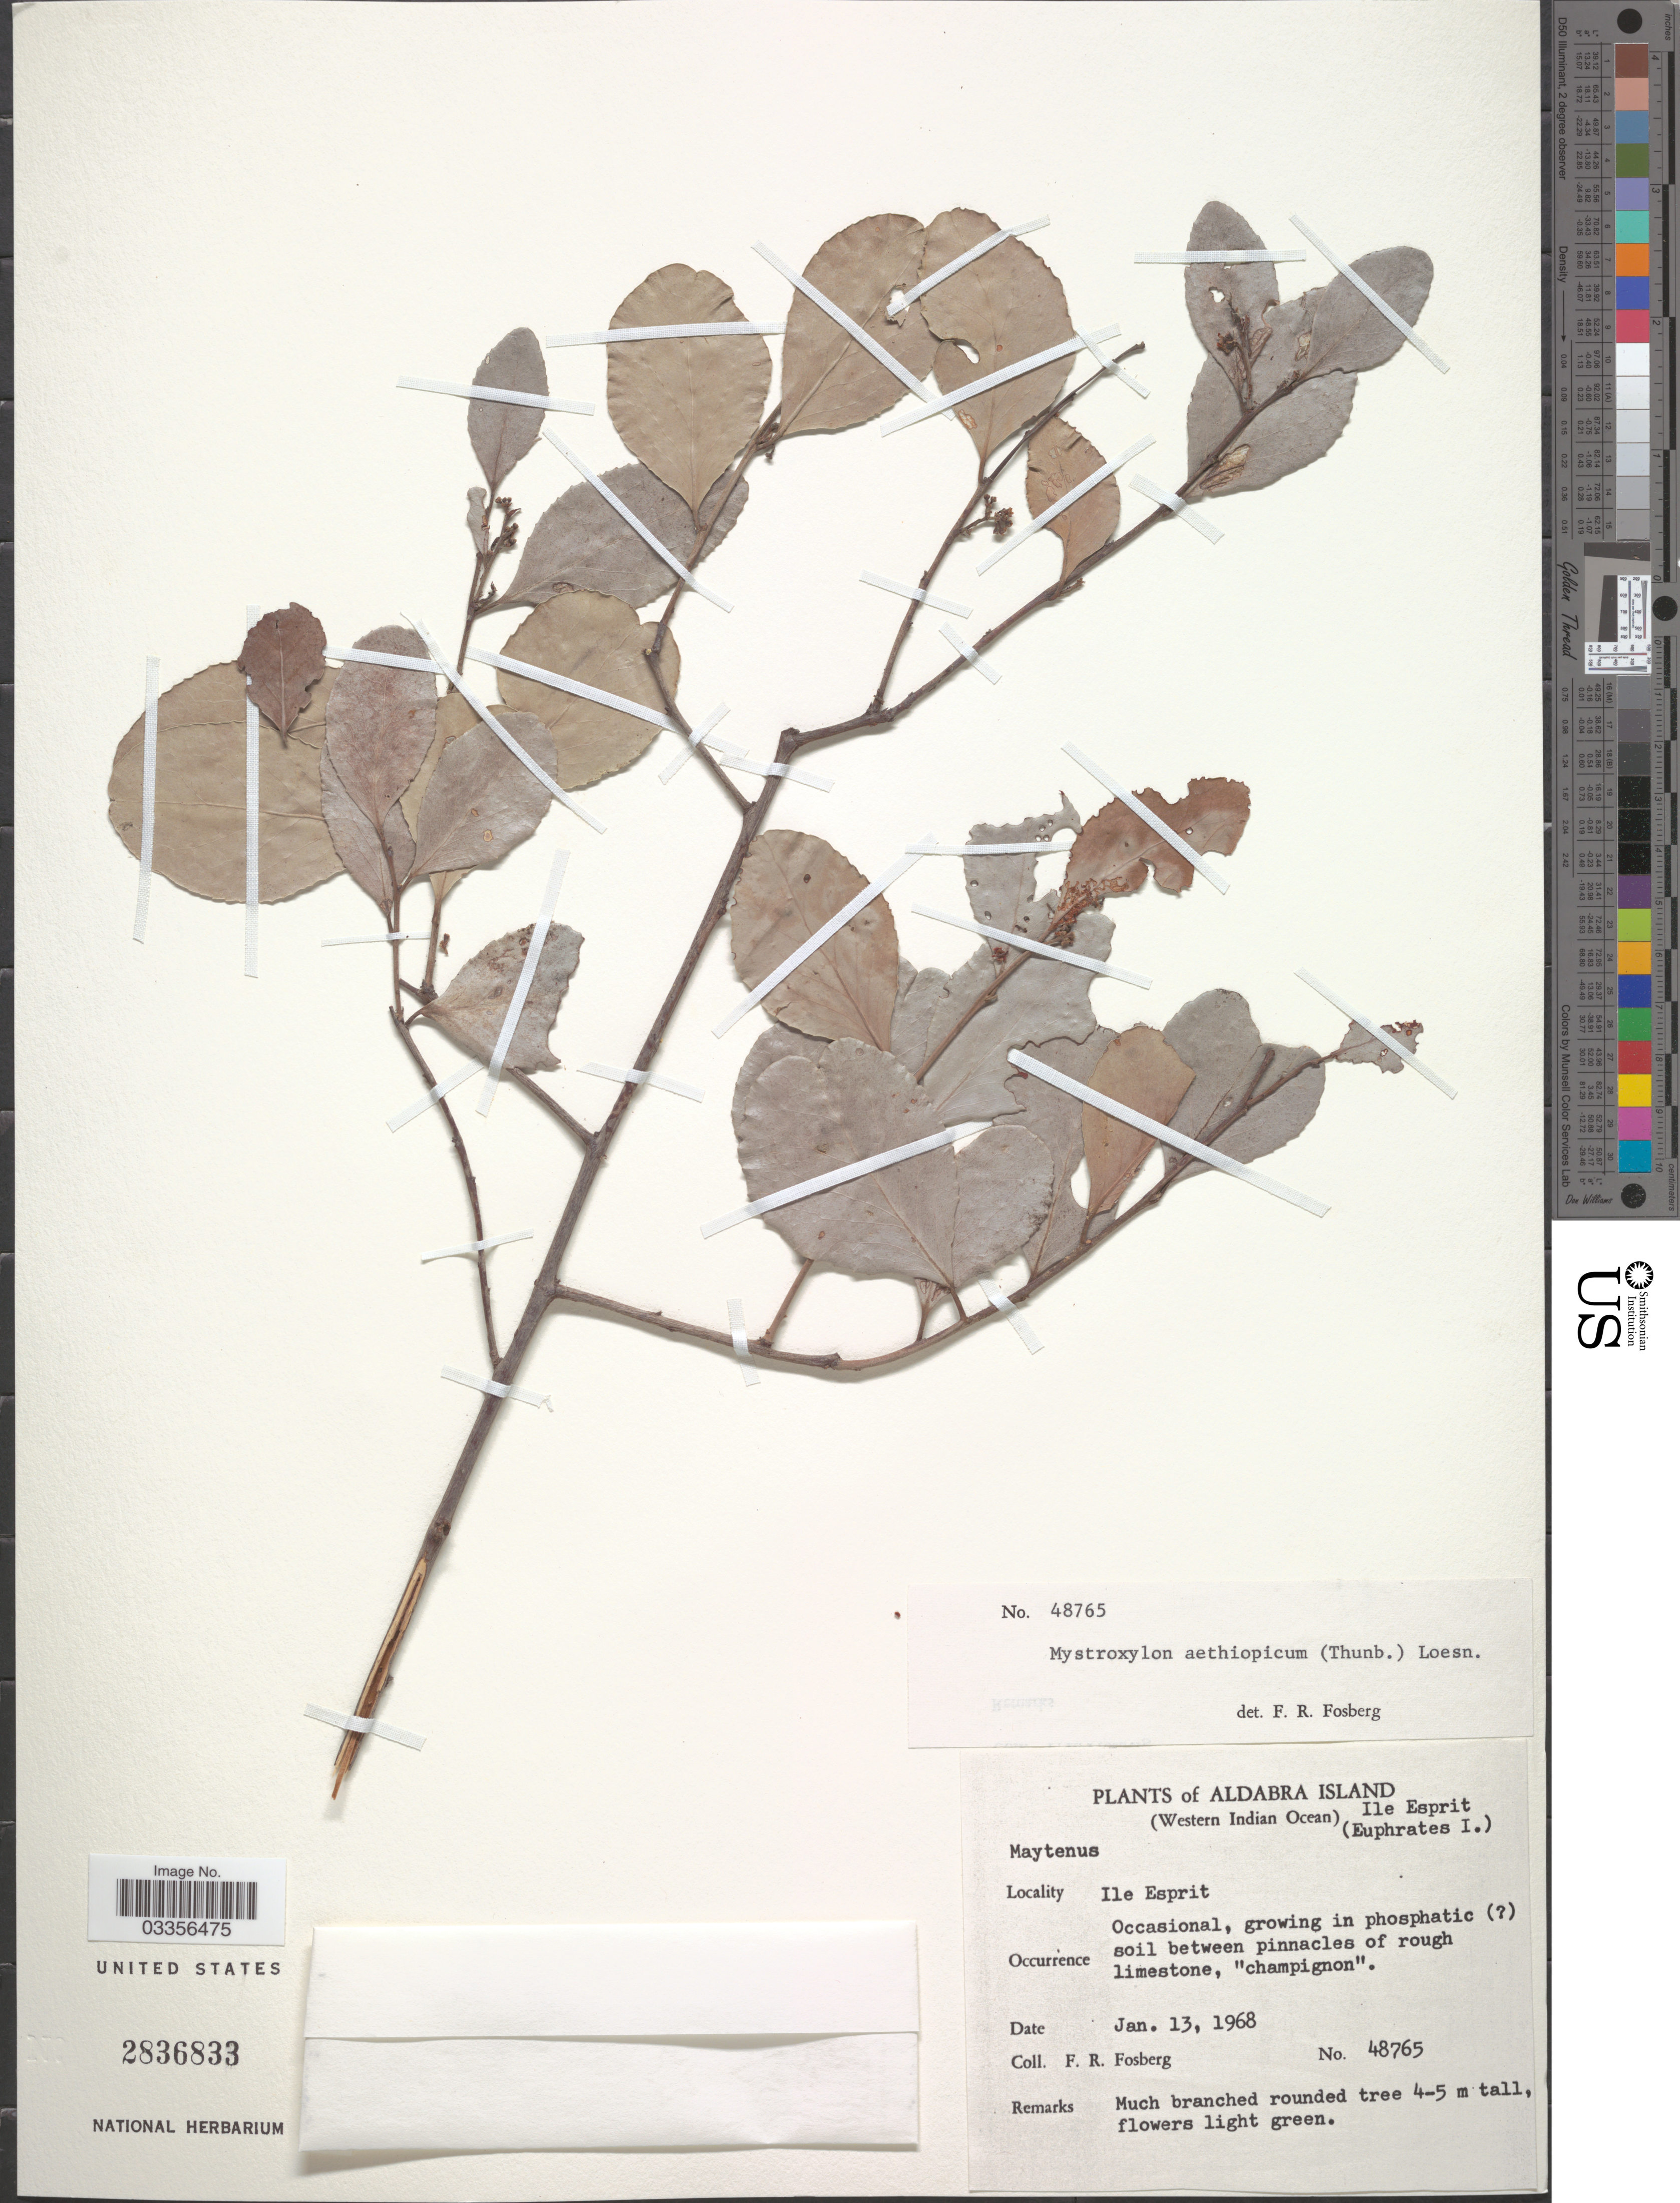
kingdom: Plantae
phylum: Tracheophyta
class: Magnoliopsida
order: Celastrales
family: Celastraceae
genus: Mystroxylon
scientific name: Mystroxylon aethiopicum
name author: (Thunb.) Loes.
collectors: F. R. Fosberg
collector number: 48765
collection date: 1968-01-13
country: Seychelles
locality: Aldabra Island (Western Indian Ocean) Ile Esprit (Euphrates I.).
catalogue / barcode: US 2836833